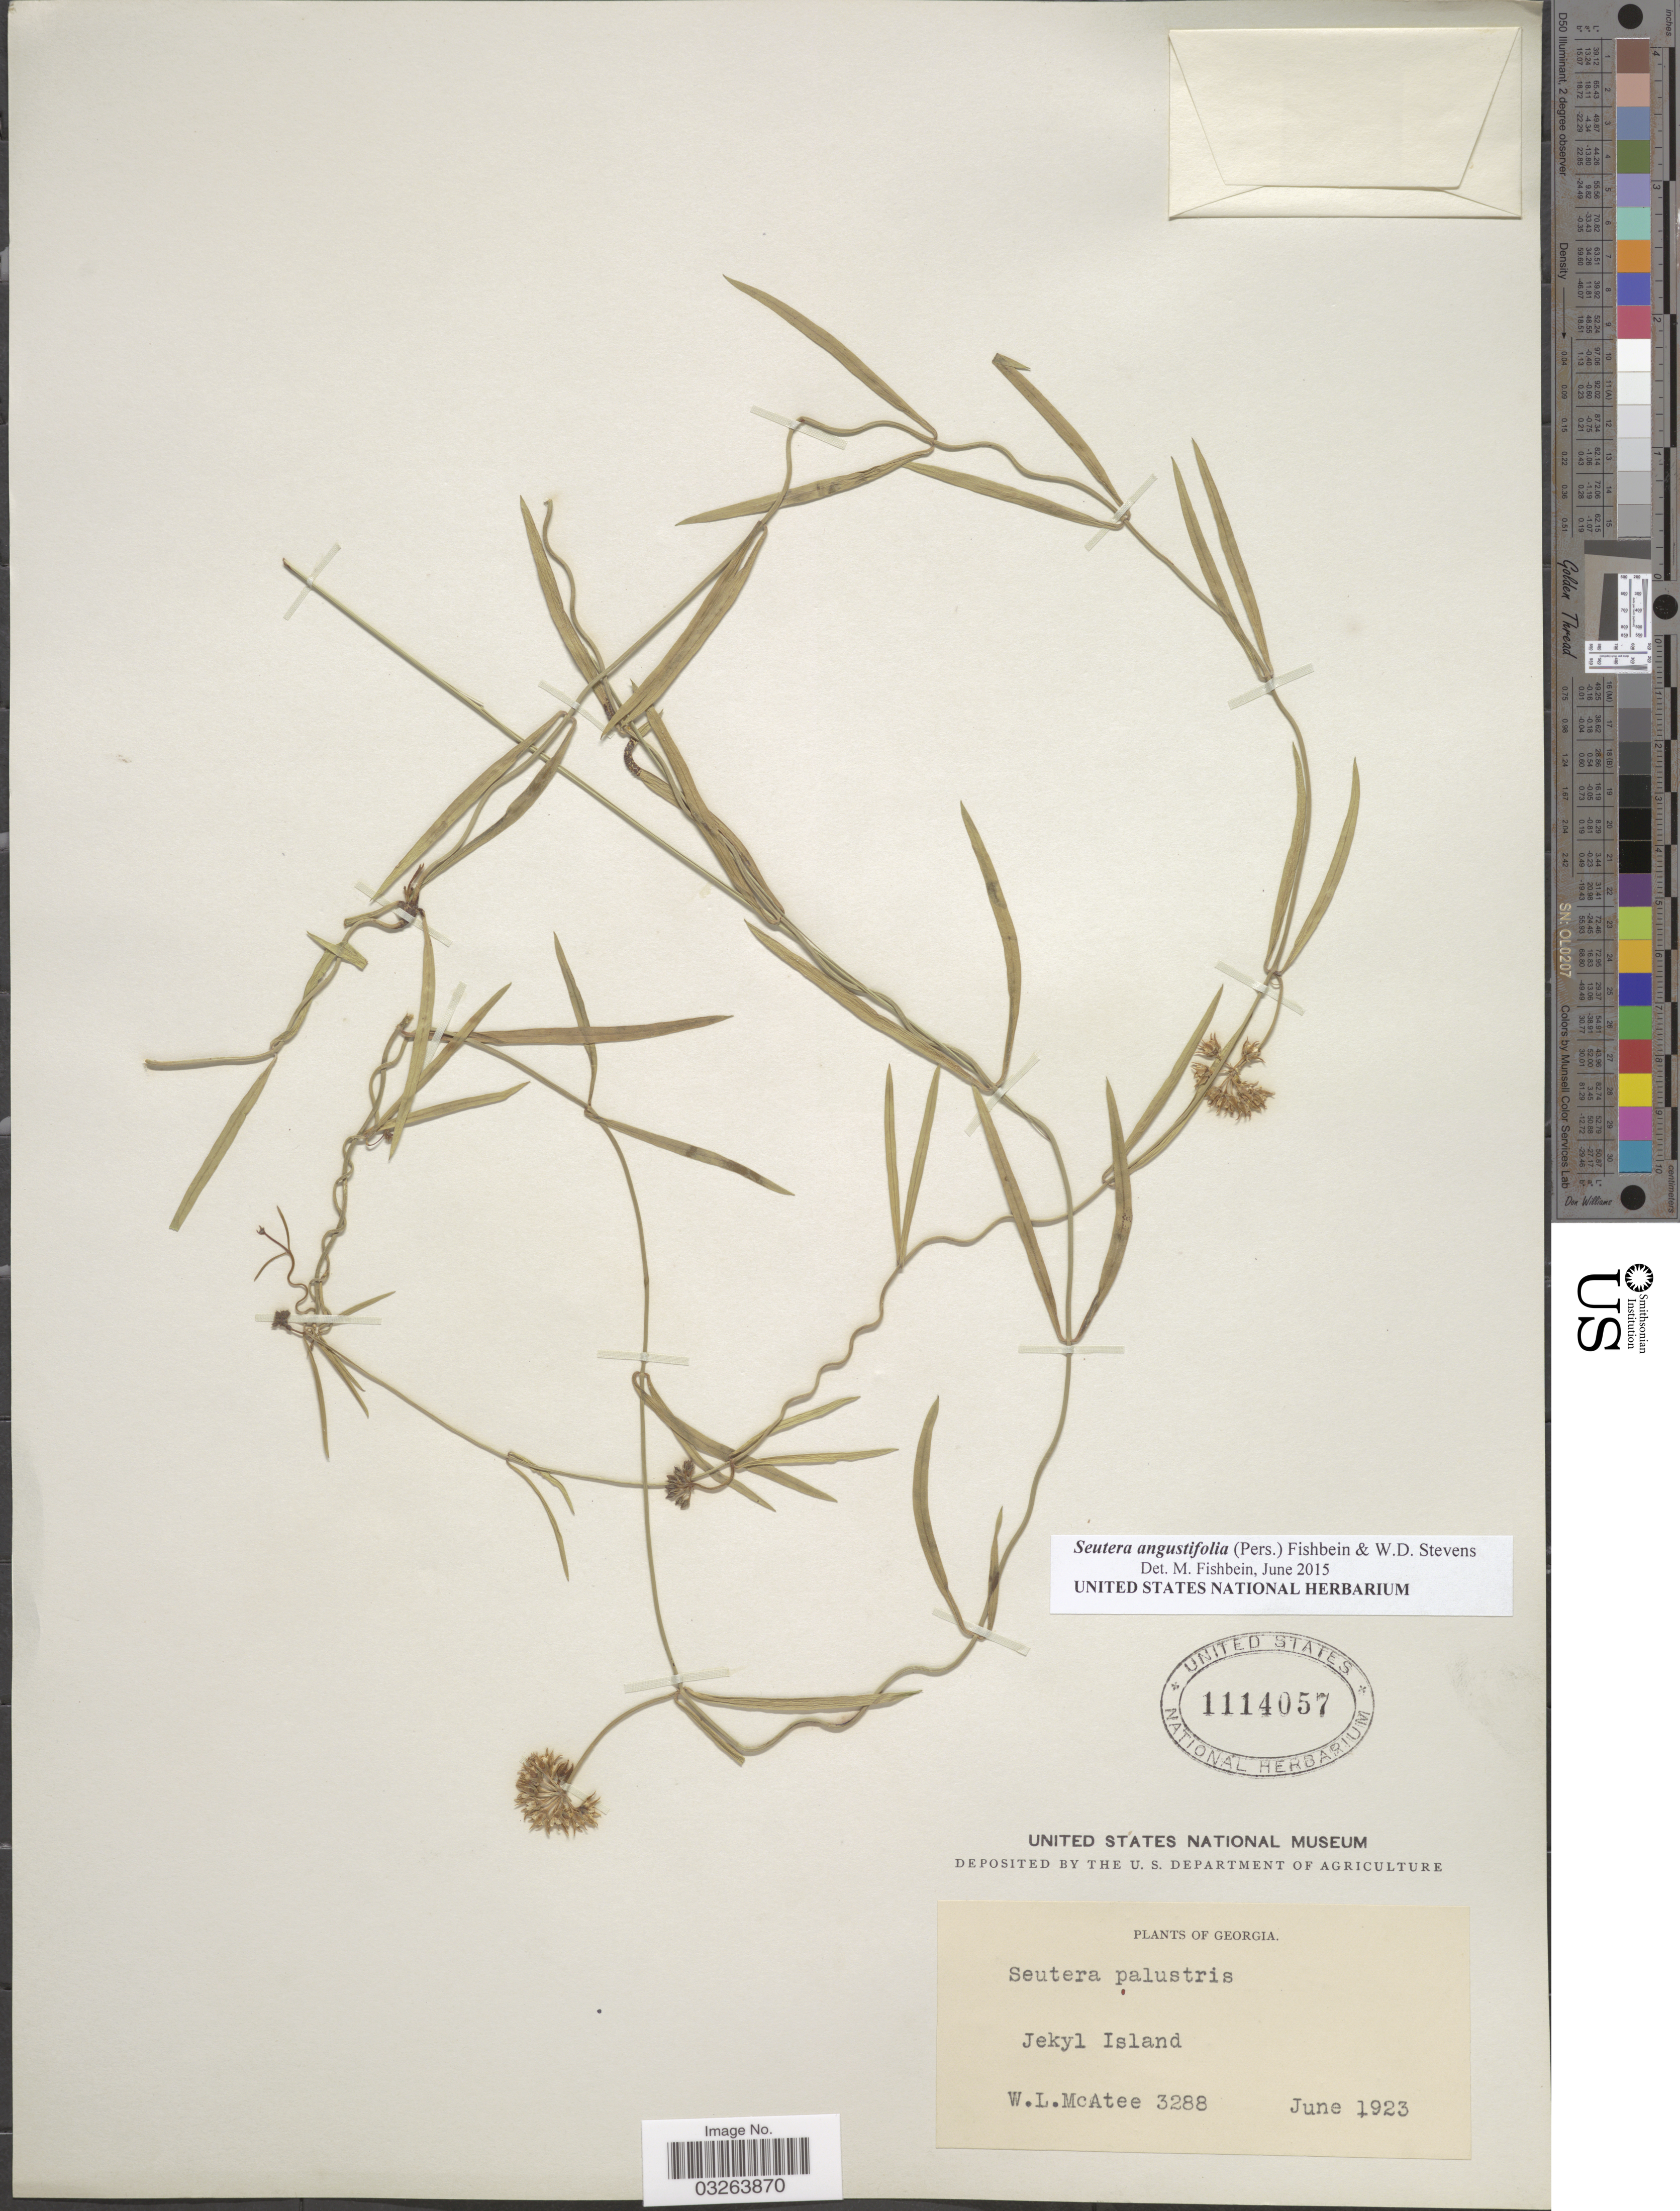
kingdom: Plantae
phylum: Tracheophyta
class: Magnoliopsida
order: Gentianales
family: Apocynaceae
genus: Seutera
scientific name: Seutera angustifolia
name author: Fishbein & W.D. Stevens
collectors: W. McAtee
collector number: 3288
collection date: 1923-06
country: United States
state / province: Georgia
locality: Jekyl Island.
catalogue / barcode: US 1114057